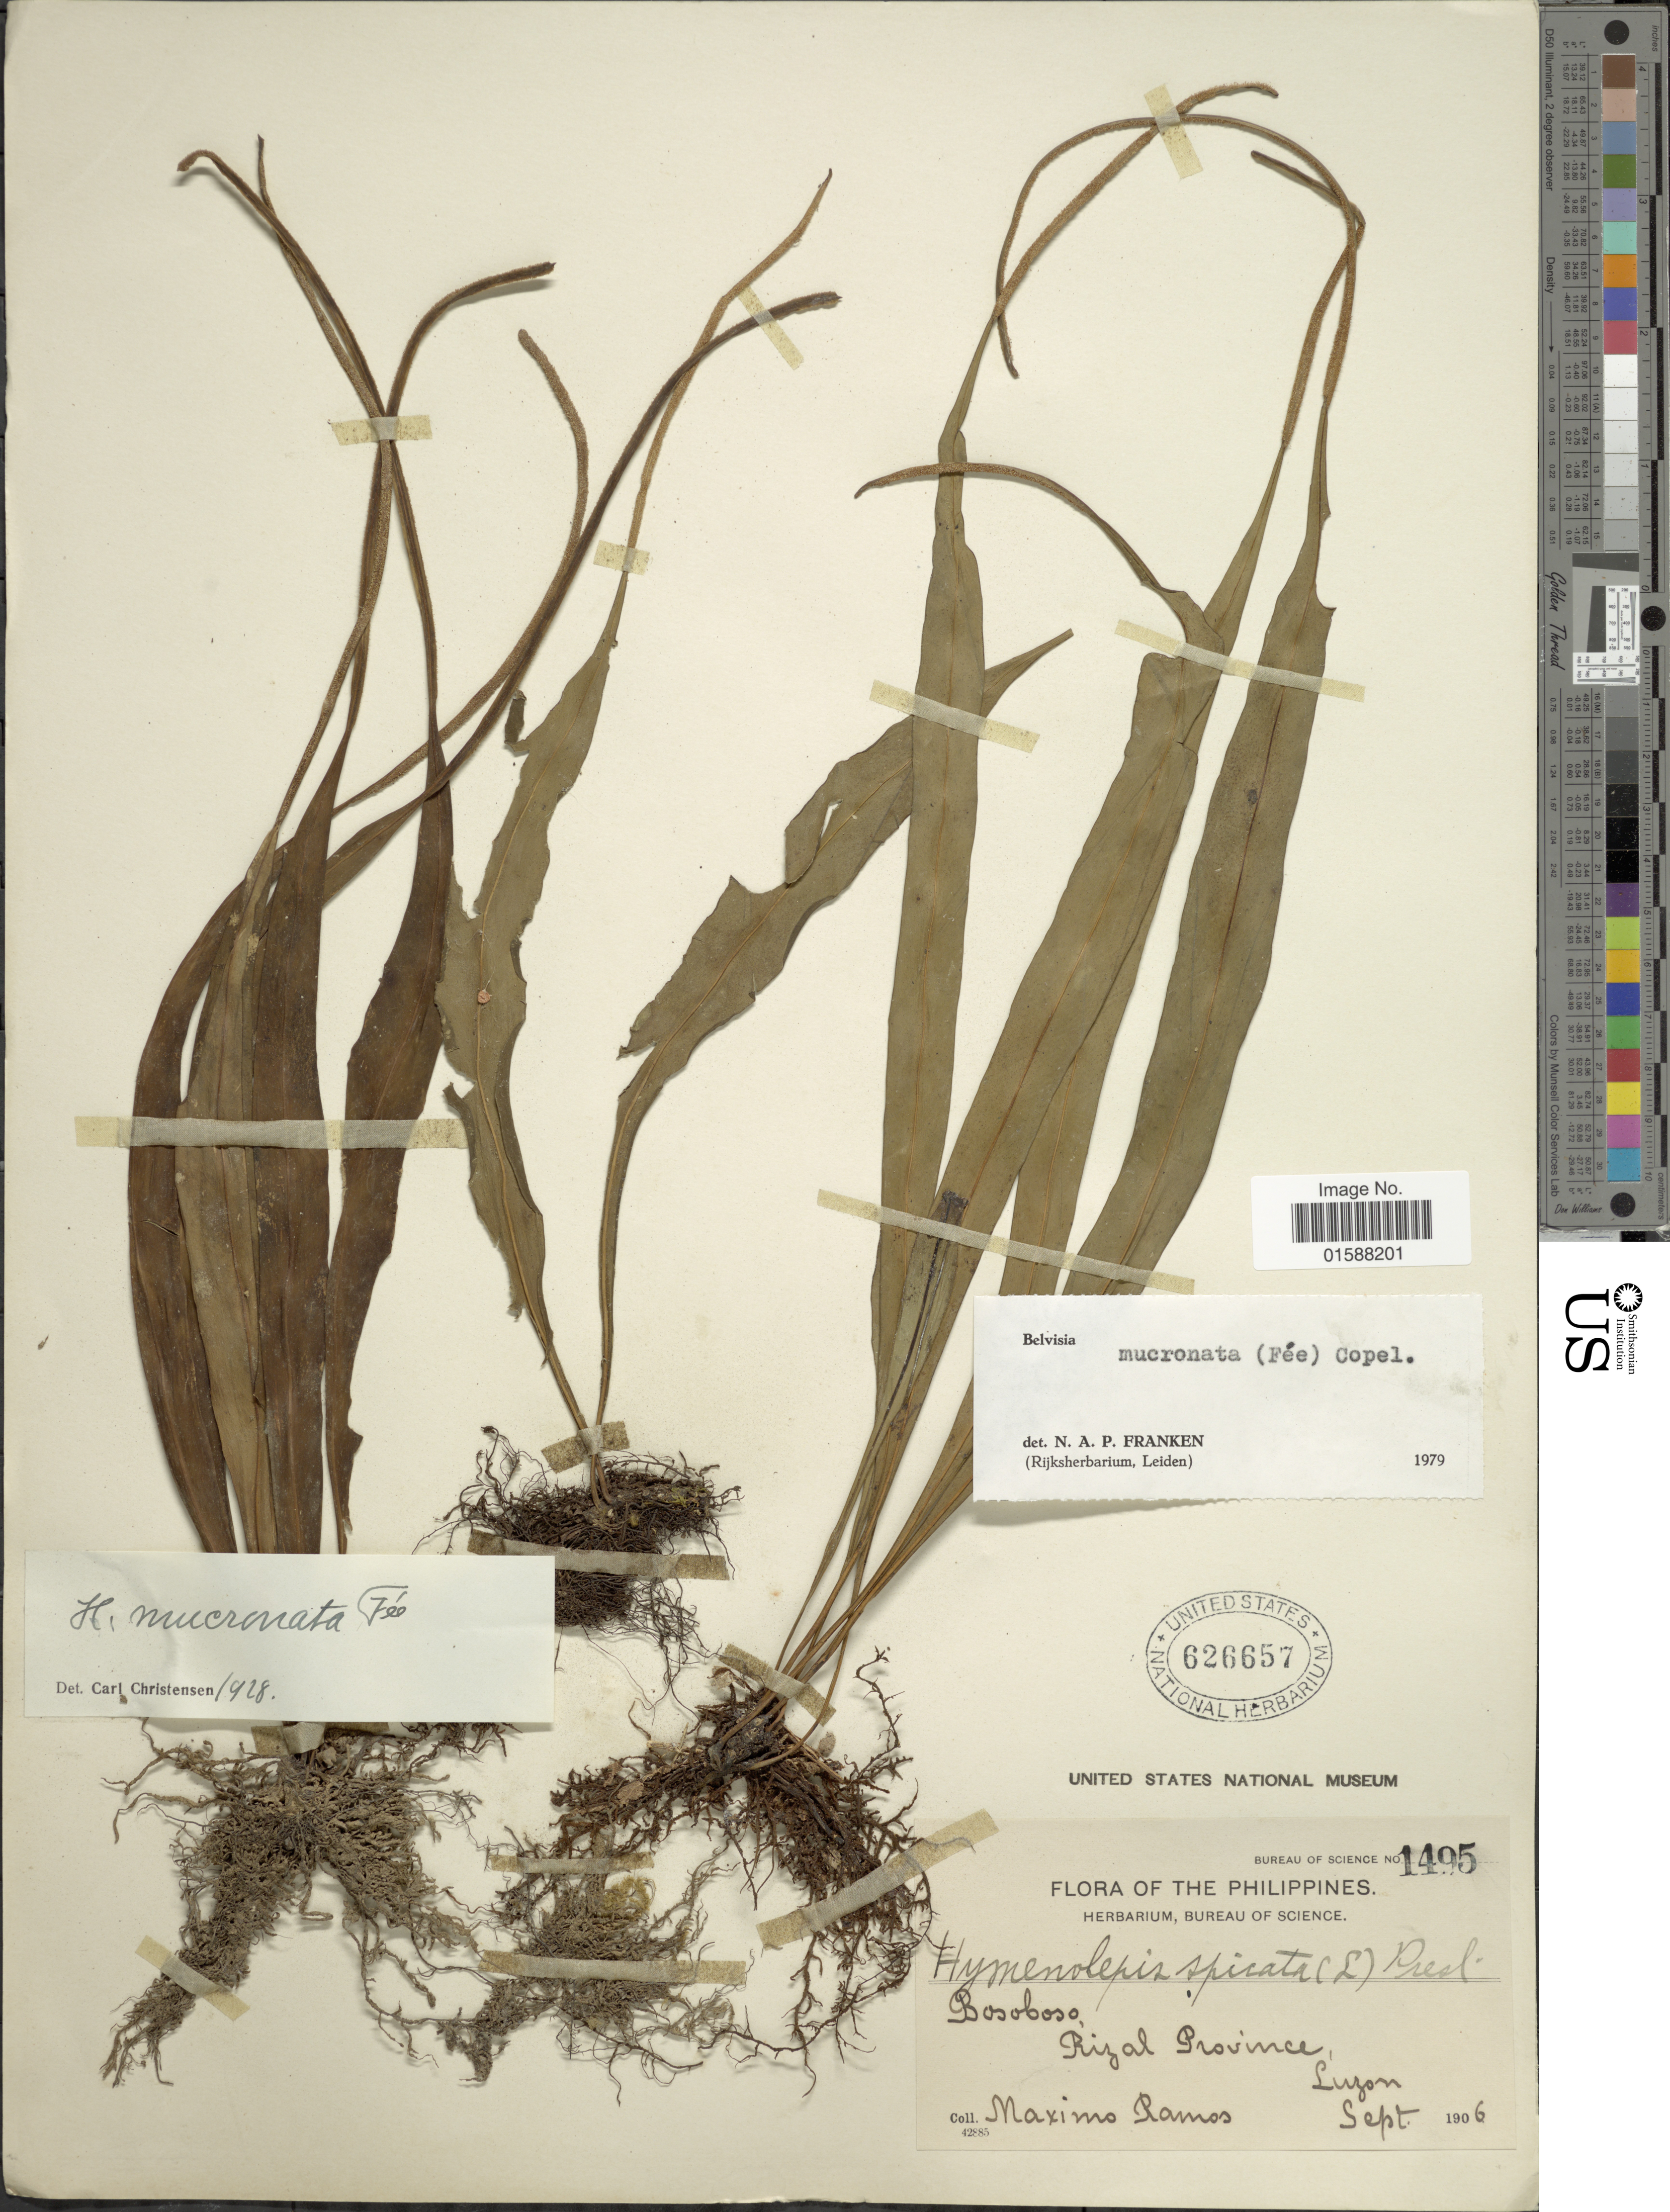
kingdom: Plantae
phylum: Tracheophyta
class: Polypodiopsida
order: Polypodiales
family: Polypodiaceae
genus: Lepisorus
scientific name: Lepisorus mucronatus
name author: (Fée) Li S. Wang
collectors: M. Ramos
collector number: Bureau of Science 1495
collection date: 1906-09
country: Philippines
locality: Bosoboso, Rizal Province, Luzon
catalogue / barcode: US 626657